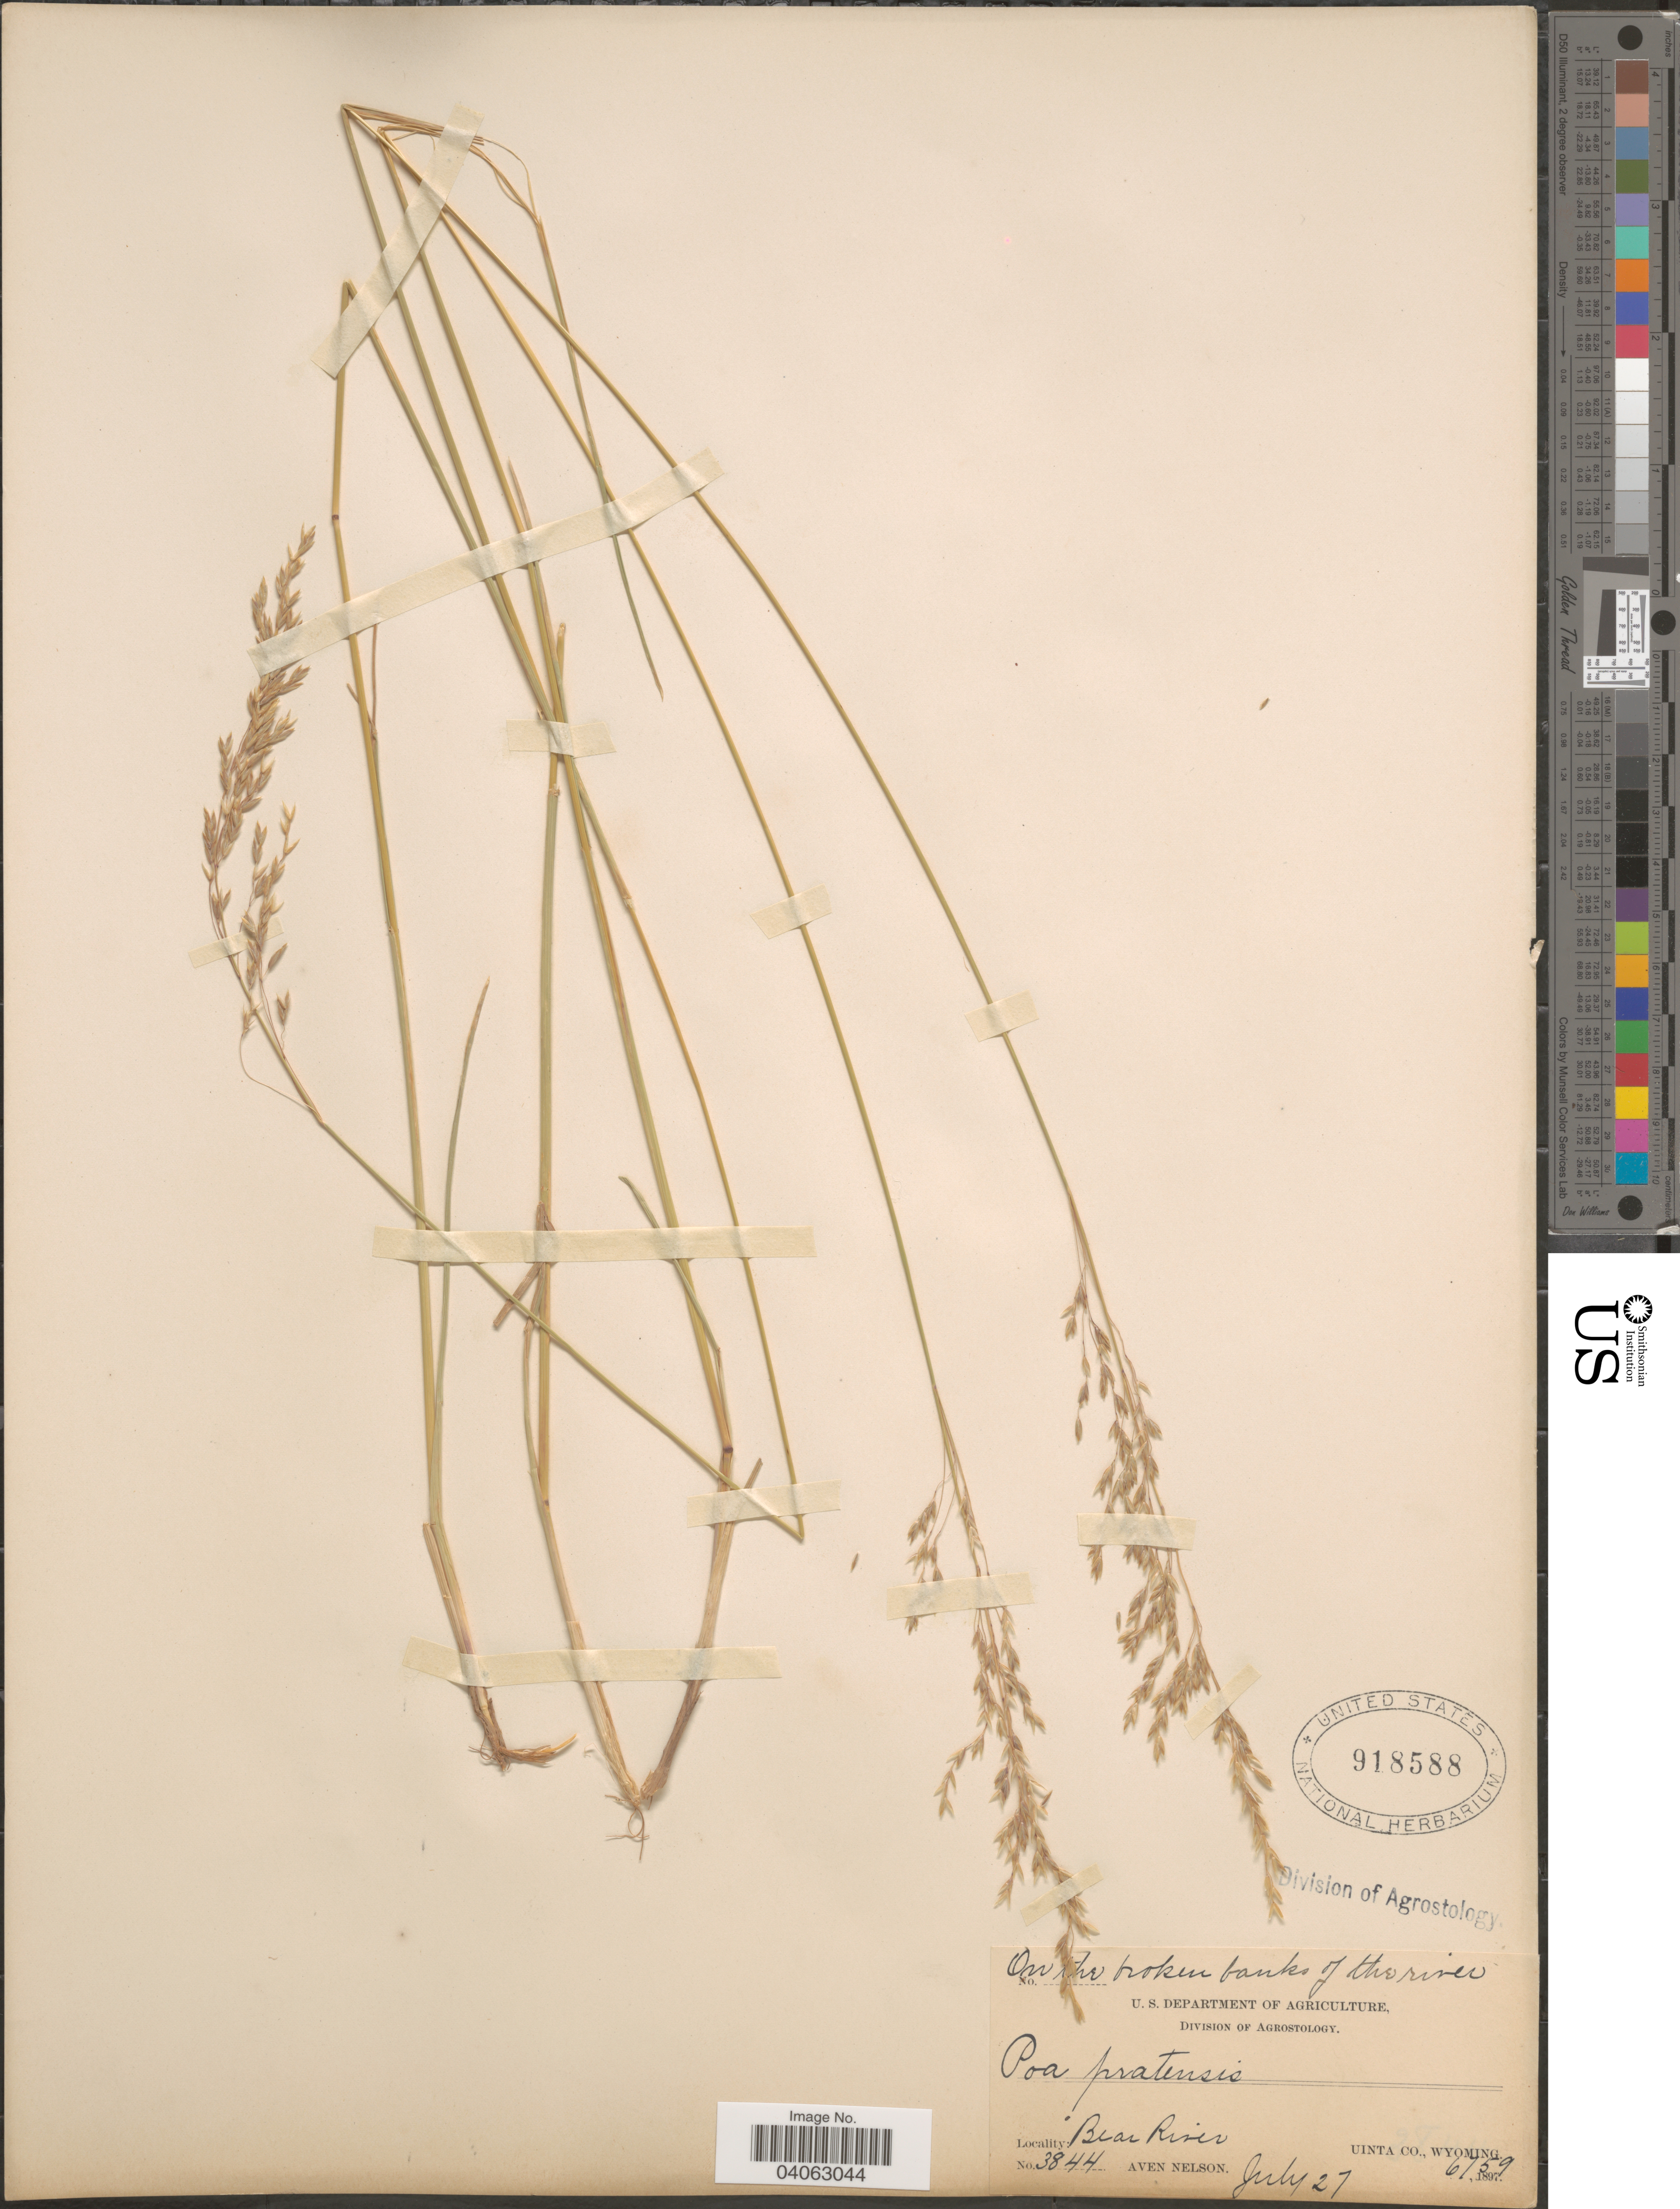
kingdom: Plantae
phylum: Tracheophyta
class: Liliopsida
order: Poales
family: Poaceae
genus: Poa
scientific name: Poa pratensis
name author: L.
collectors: A. Nelson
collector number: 3844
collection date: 1897-07-27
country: United States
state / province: Wyoming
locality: On the broken banks of the river. Bear River, Uinta Co.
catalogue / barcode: US 918588